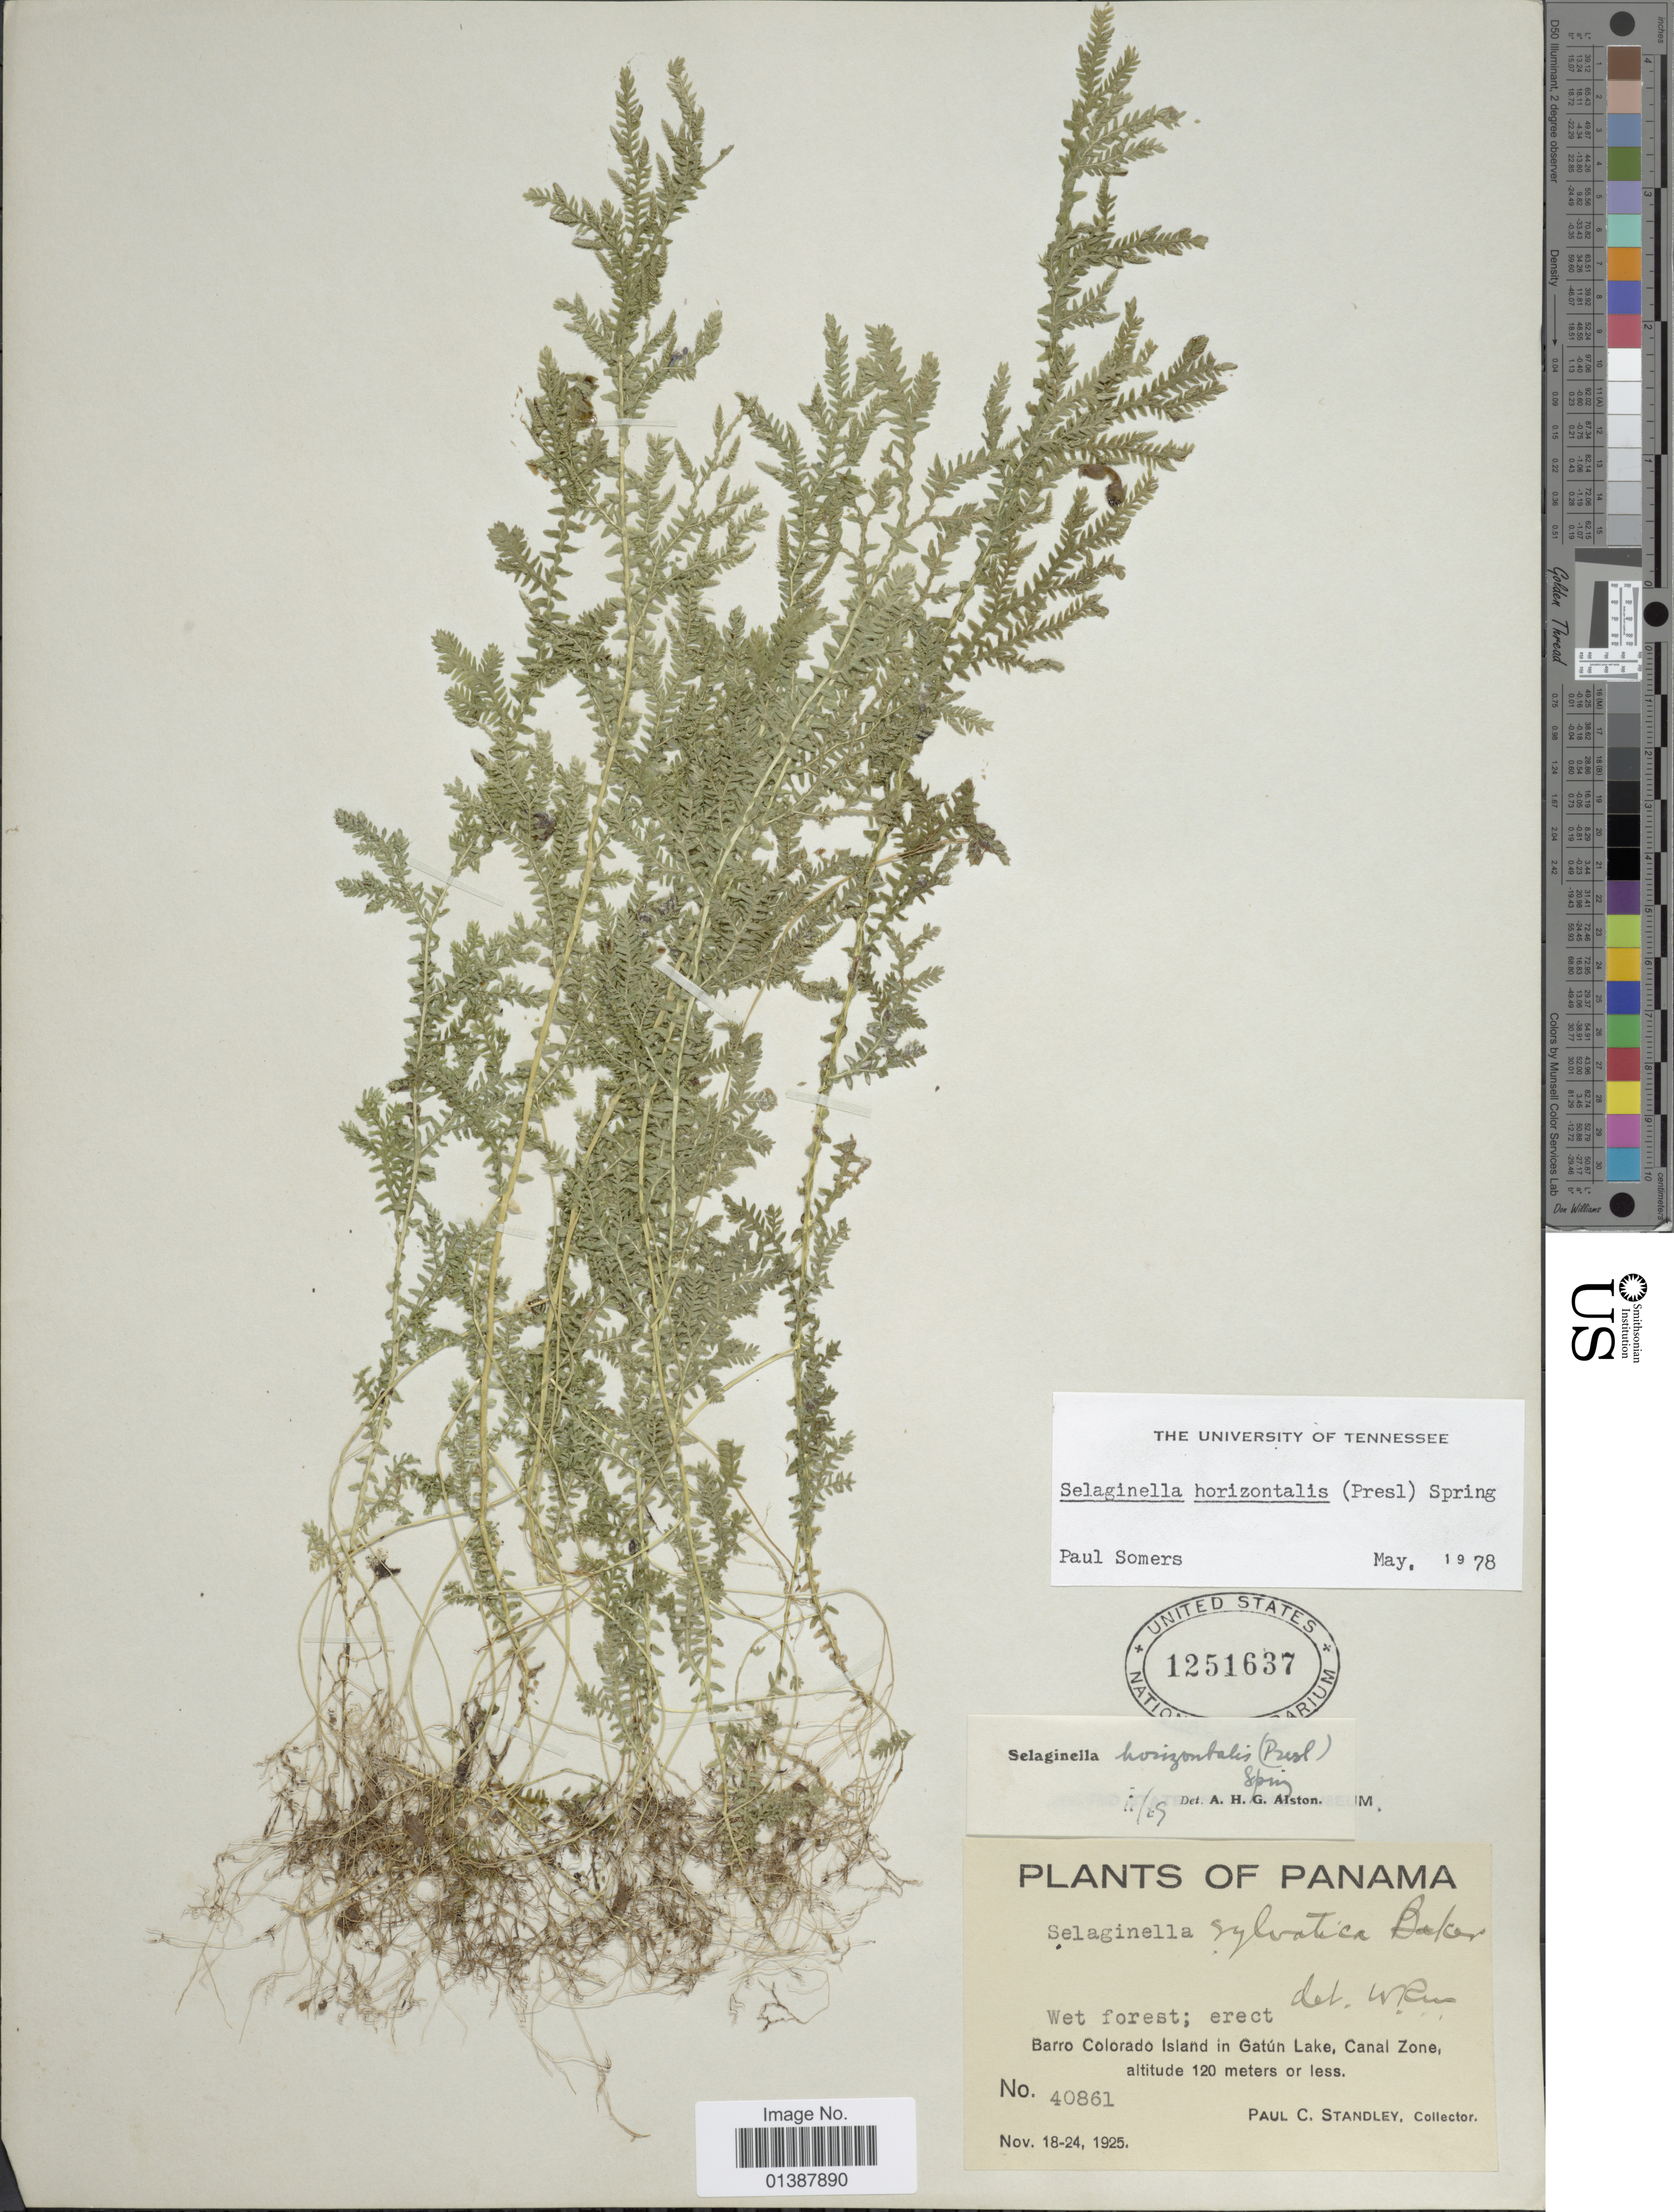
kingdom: Plantae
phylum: Tracheophyta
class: Lycopodiopsida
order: Selaginellales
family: Selaginellaceae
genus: Selaginella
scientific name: Selaginella horizontalis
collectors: P. C. Standley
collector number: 40861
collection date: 1925-11-18/1925-11-24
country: Panama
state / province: Panamá Oeste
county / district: Canal Zone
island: Barro Colorado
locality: Barro Colorado Island in Gatún Lake, Canal Zone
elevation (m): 120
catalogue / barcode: US 1251637